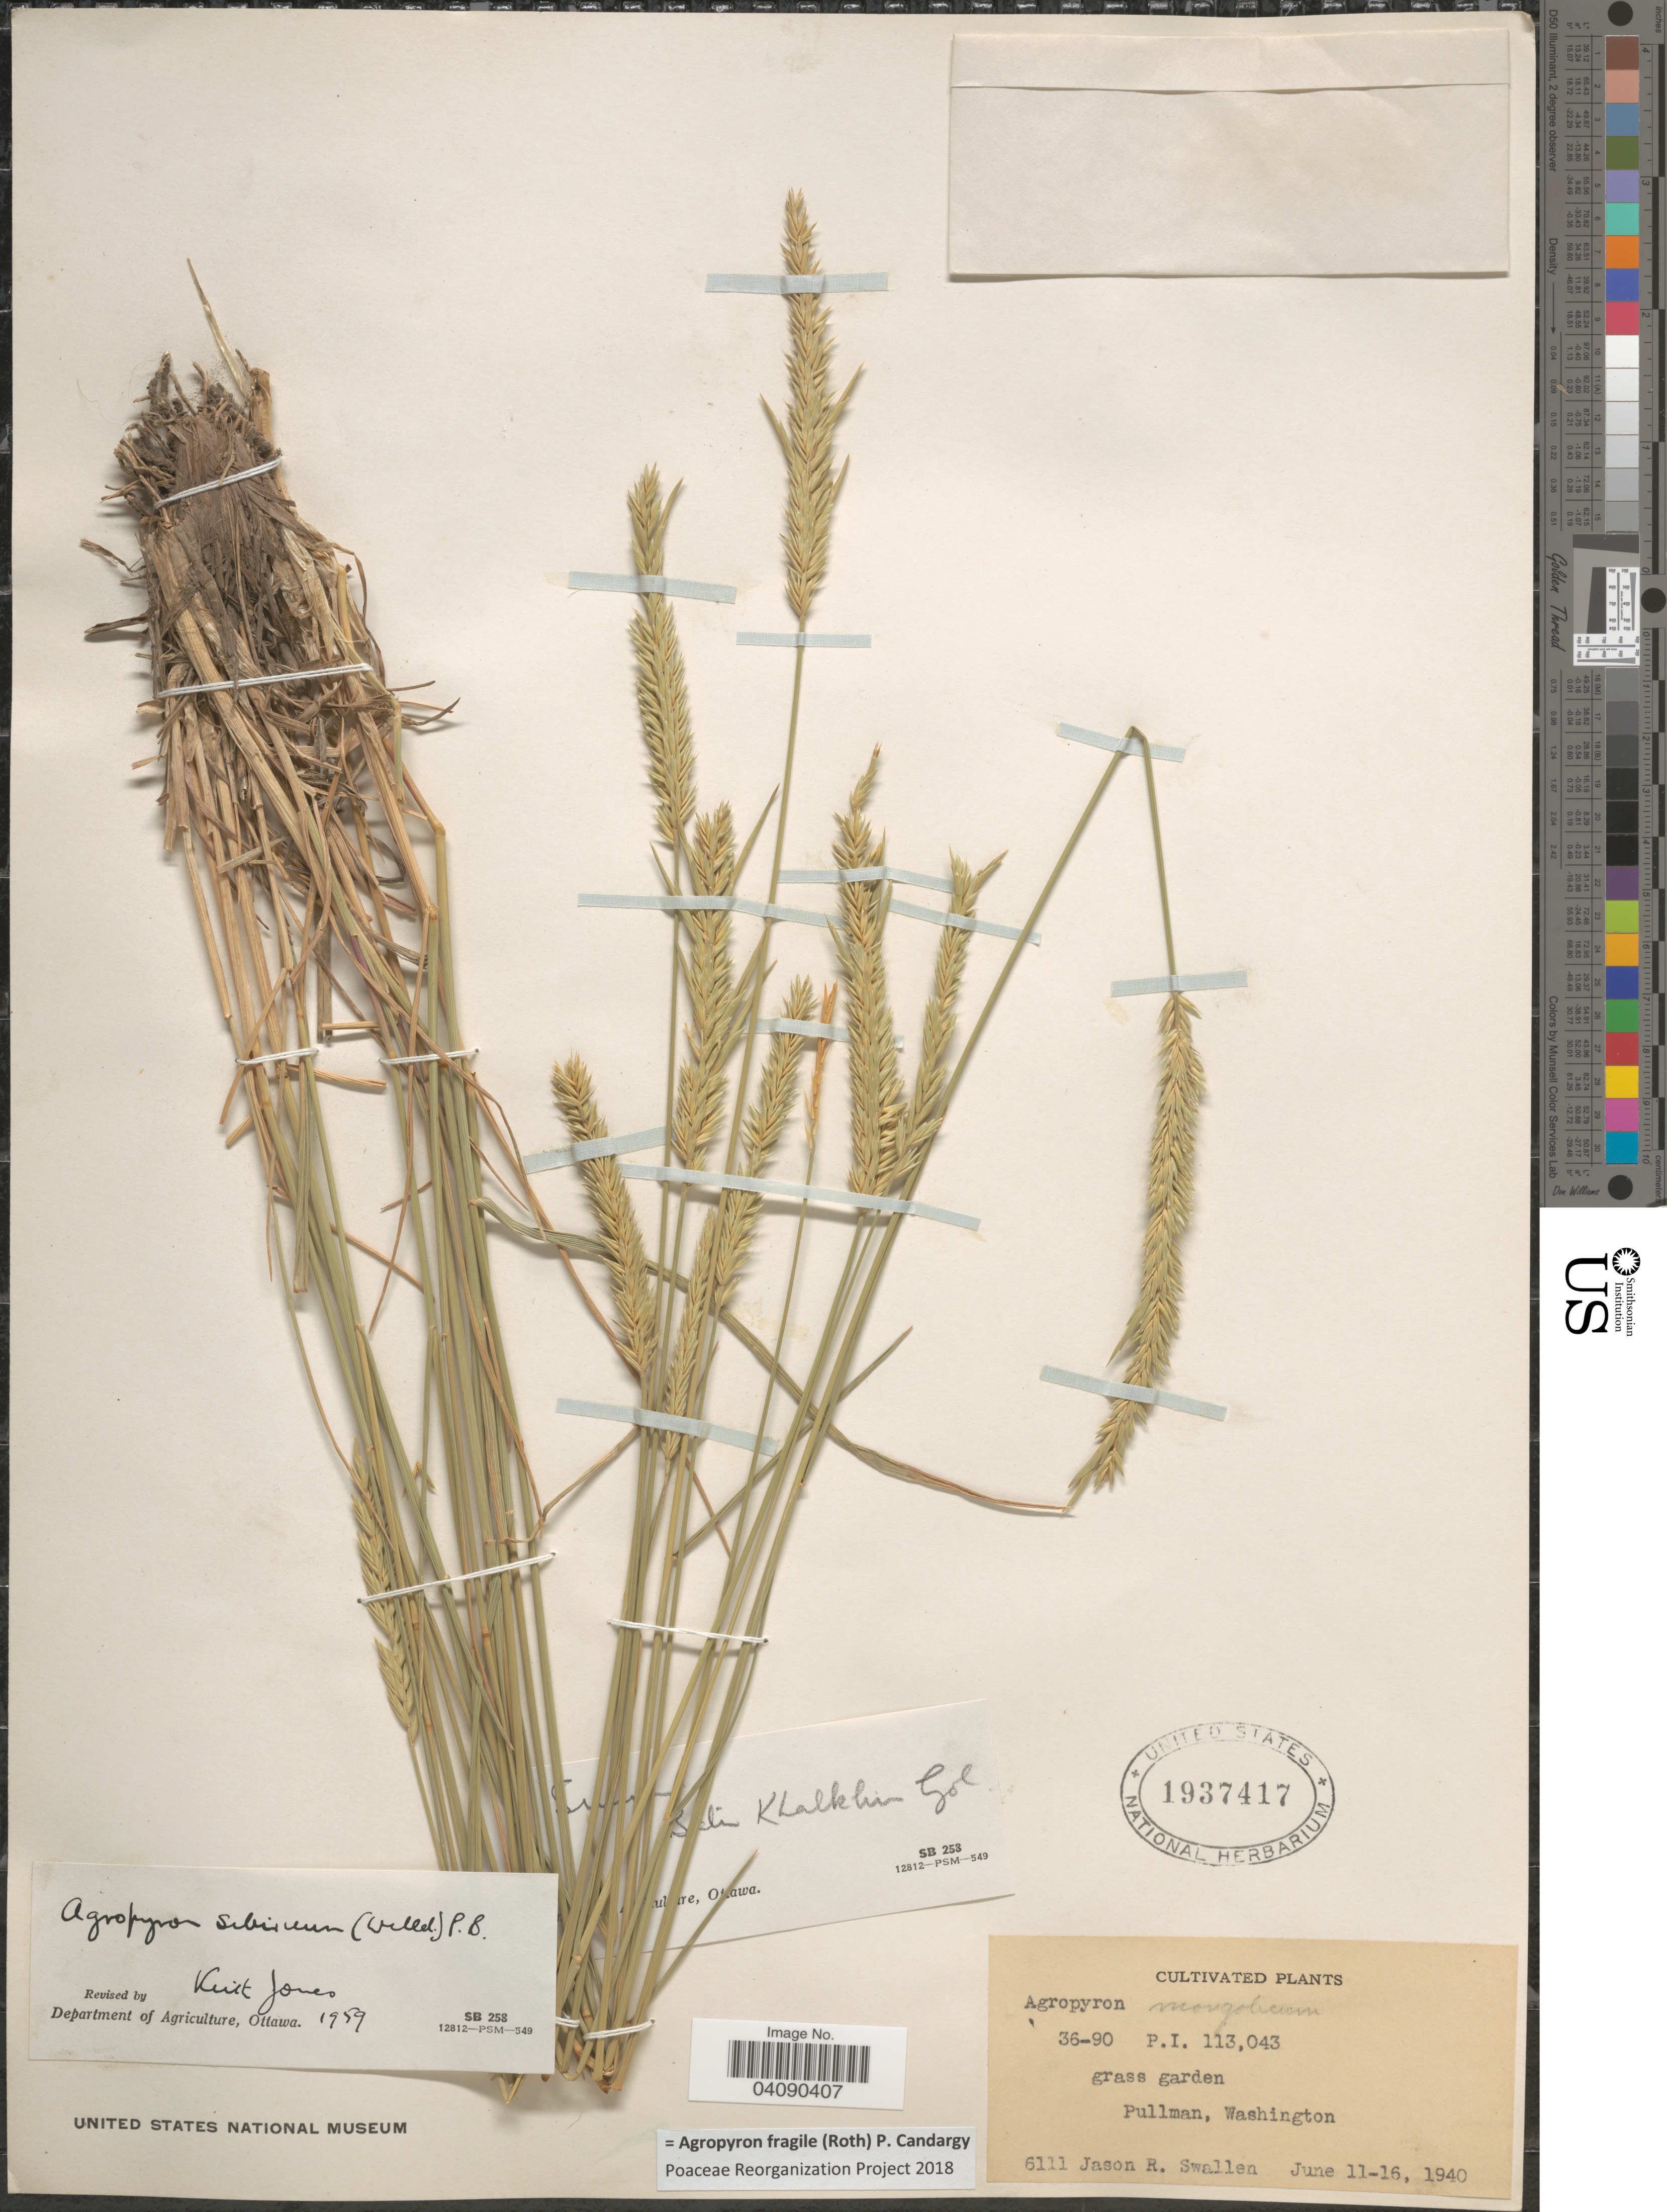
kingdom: Plantae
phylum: Tracheophyta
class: Liliopsida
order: Poales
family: Poaceae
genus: Agropyron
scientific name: Agropyron fragile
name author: (Roth) Candargy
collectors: J. R. Swallen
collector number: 6111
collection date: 1940-06-11/1940-06-16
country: United States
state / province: Washington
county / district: Whitman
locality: Grass garden. Pullman.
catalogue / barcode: US 1937417